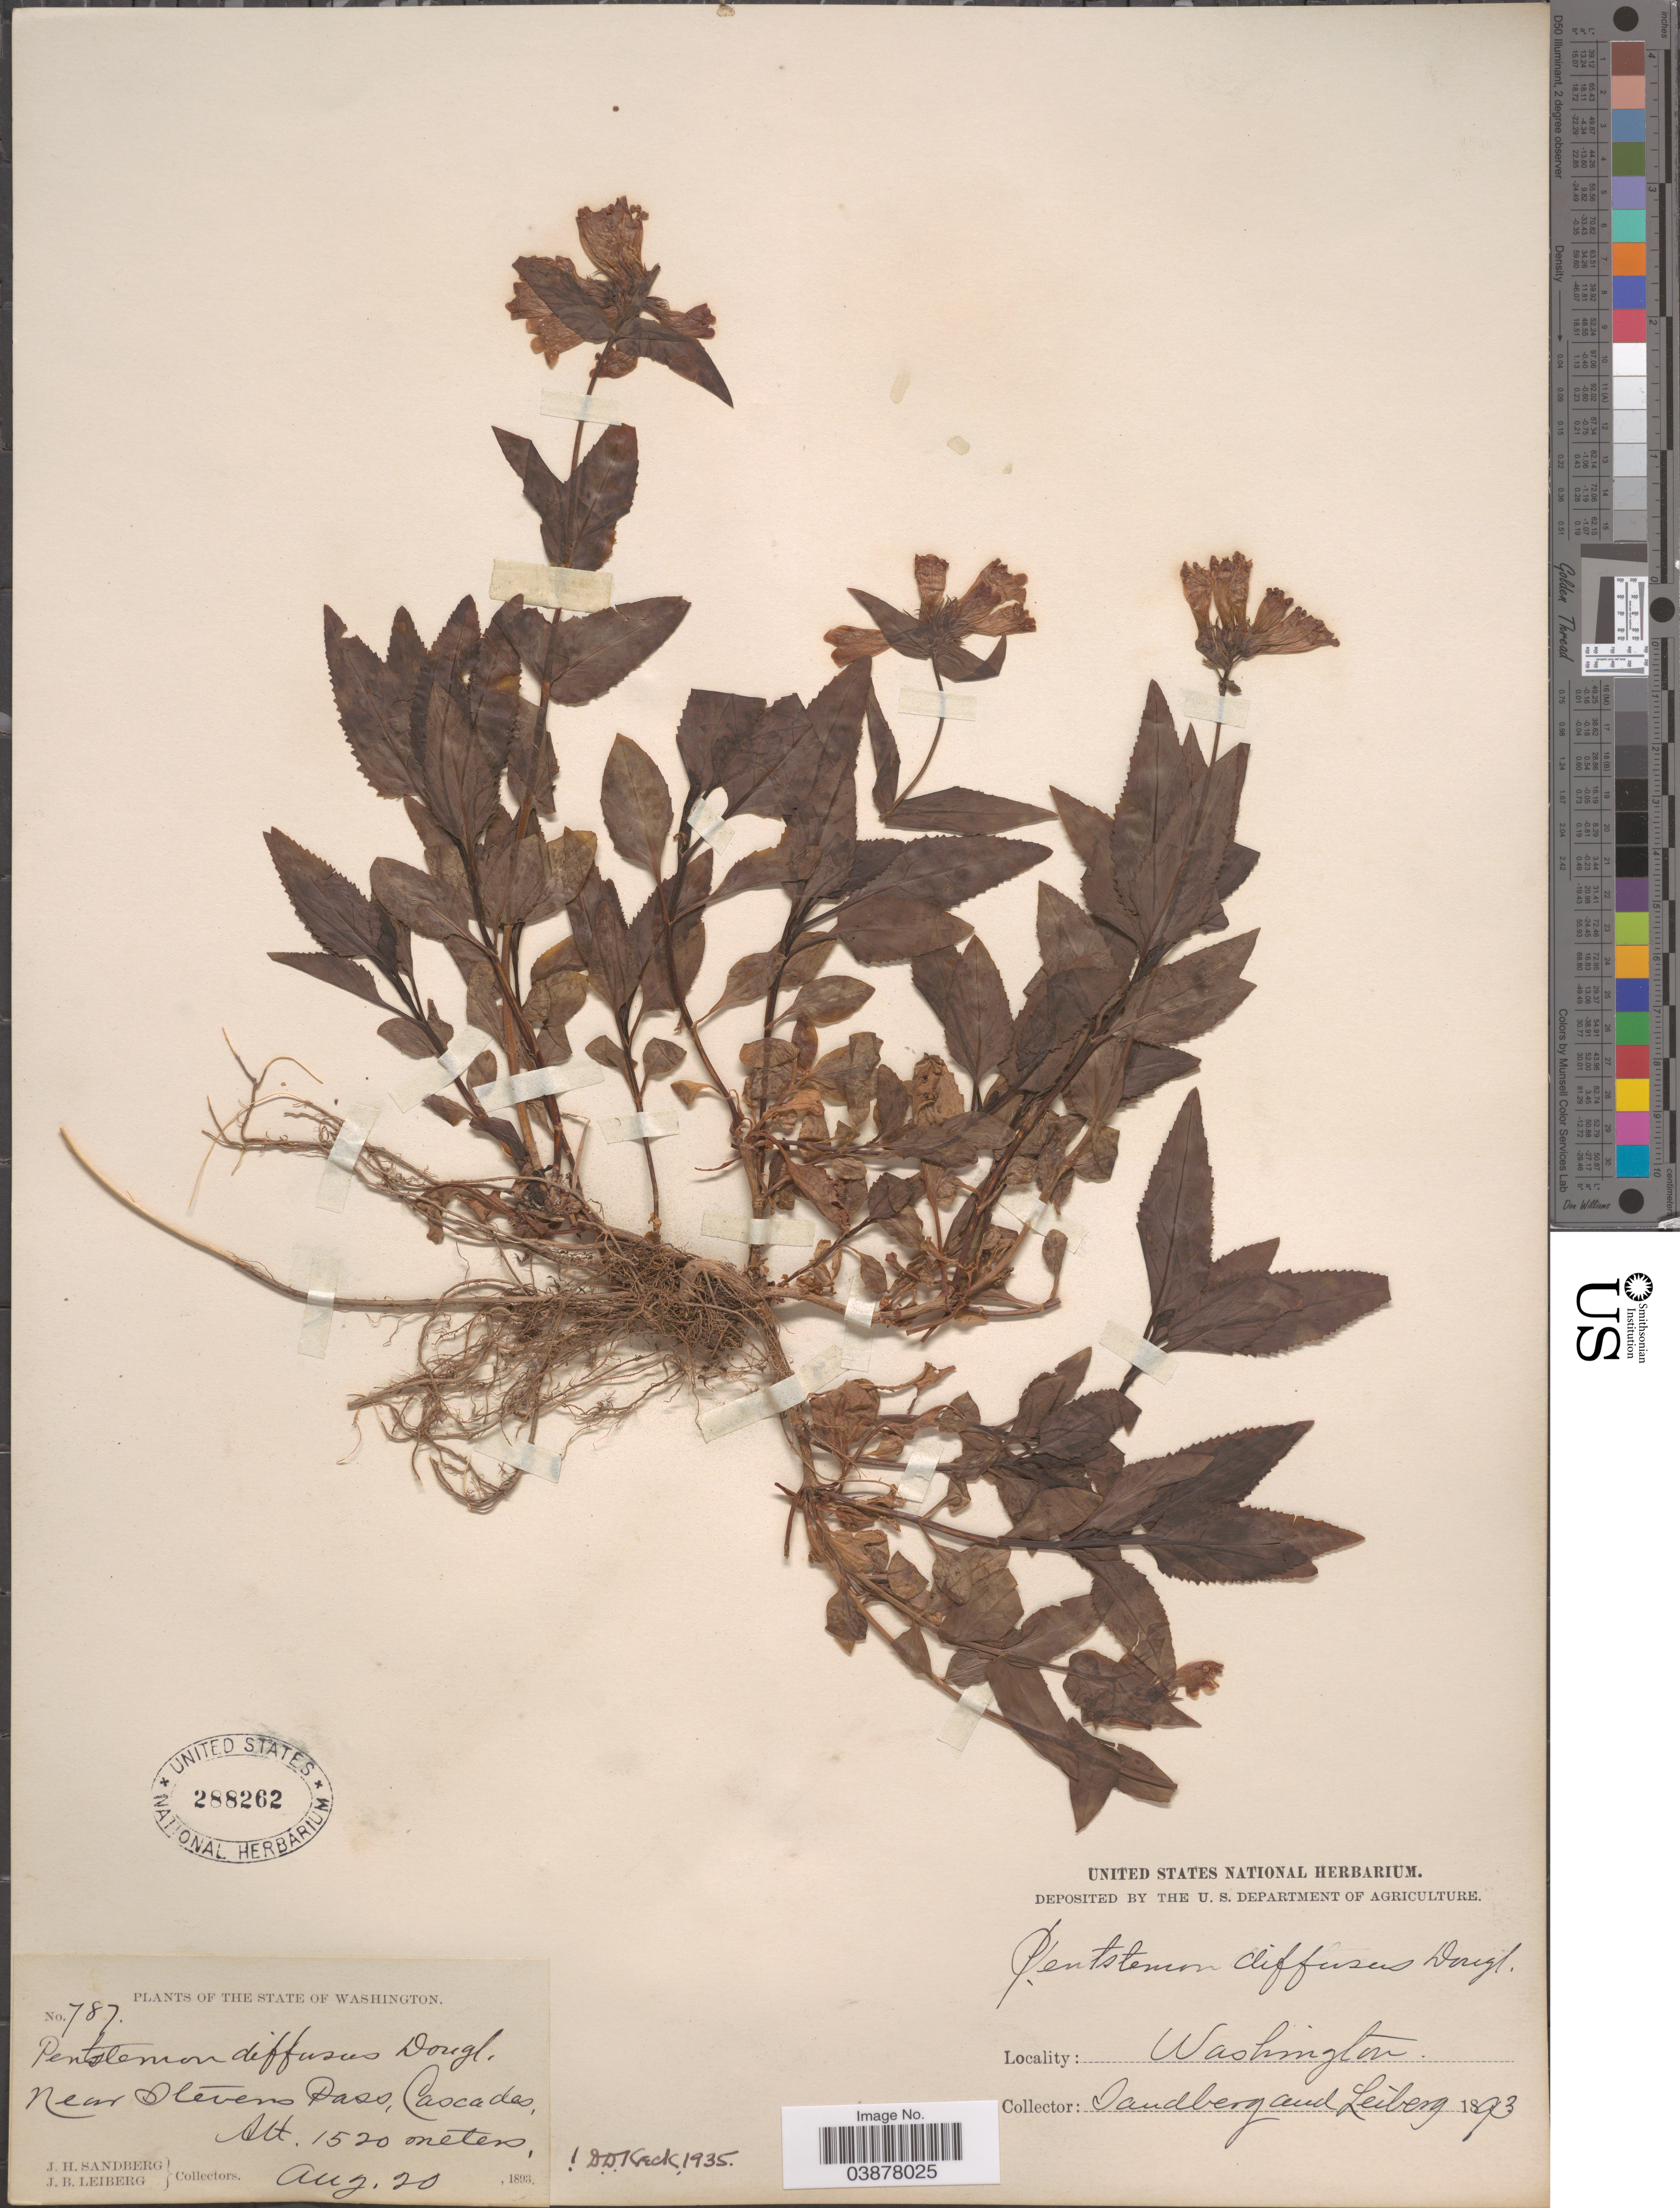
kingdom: Plantae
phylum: Tracheophyta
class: Magnoliopsida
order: Lamiales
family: Plantaginaceae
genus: Penstemon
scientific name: Penstemon serrulatus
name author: Menzies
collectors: J. H. Sandberg & J. B. Leiberg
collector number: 787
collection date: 1893-08-20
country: United States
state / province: Washington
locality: Near Stevens Pass, Cascades Mt.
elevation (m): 1520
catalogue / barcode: US 288262